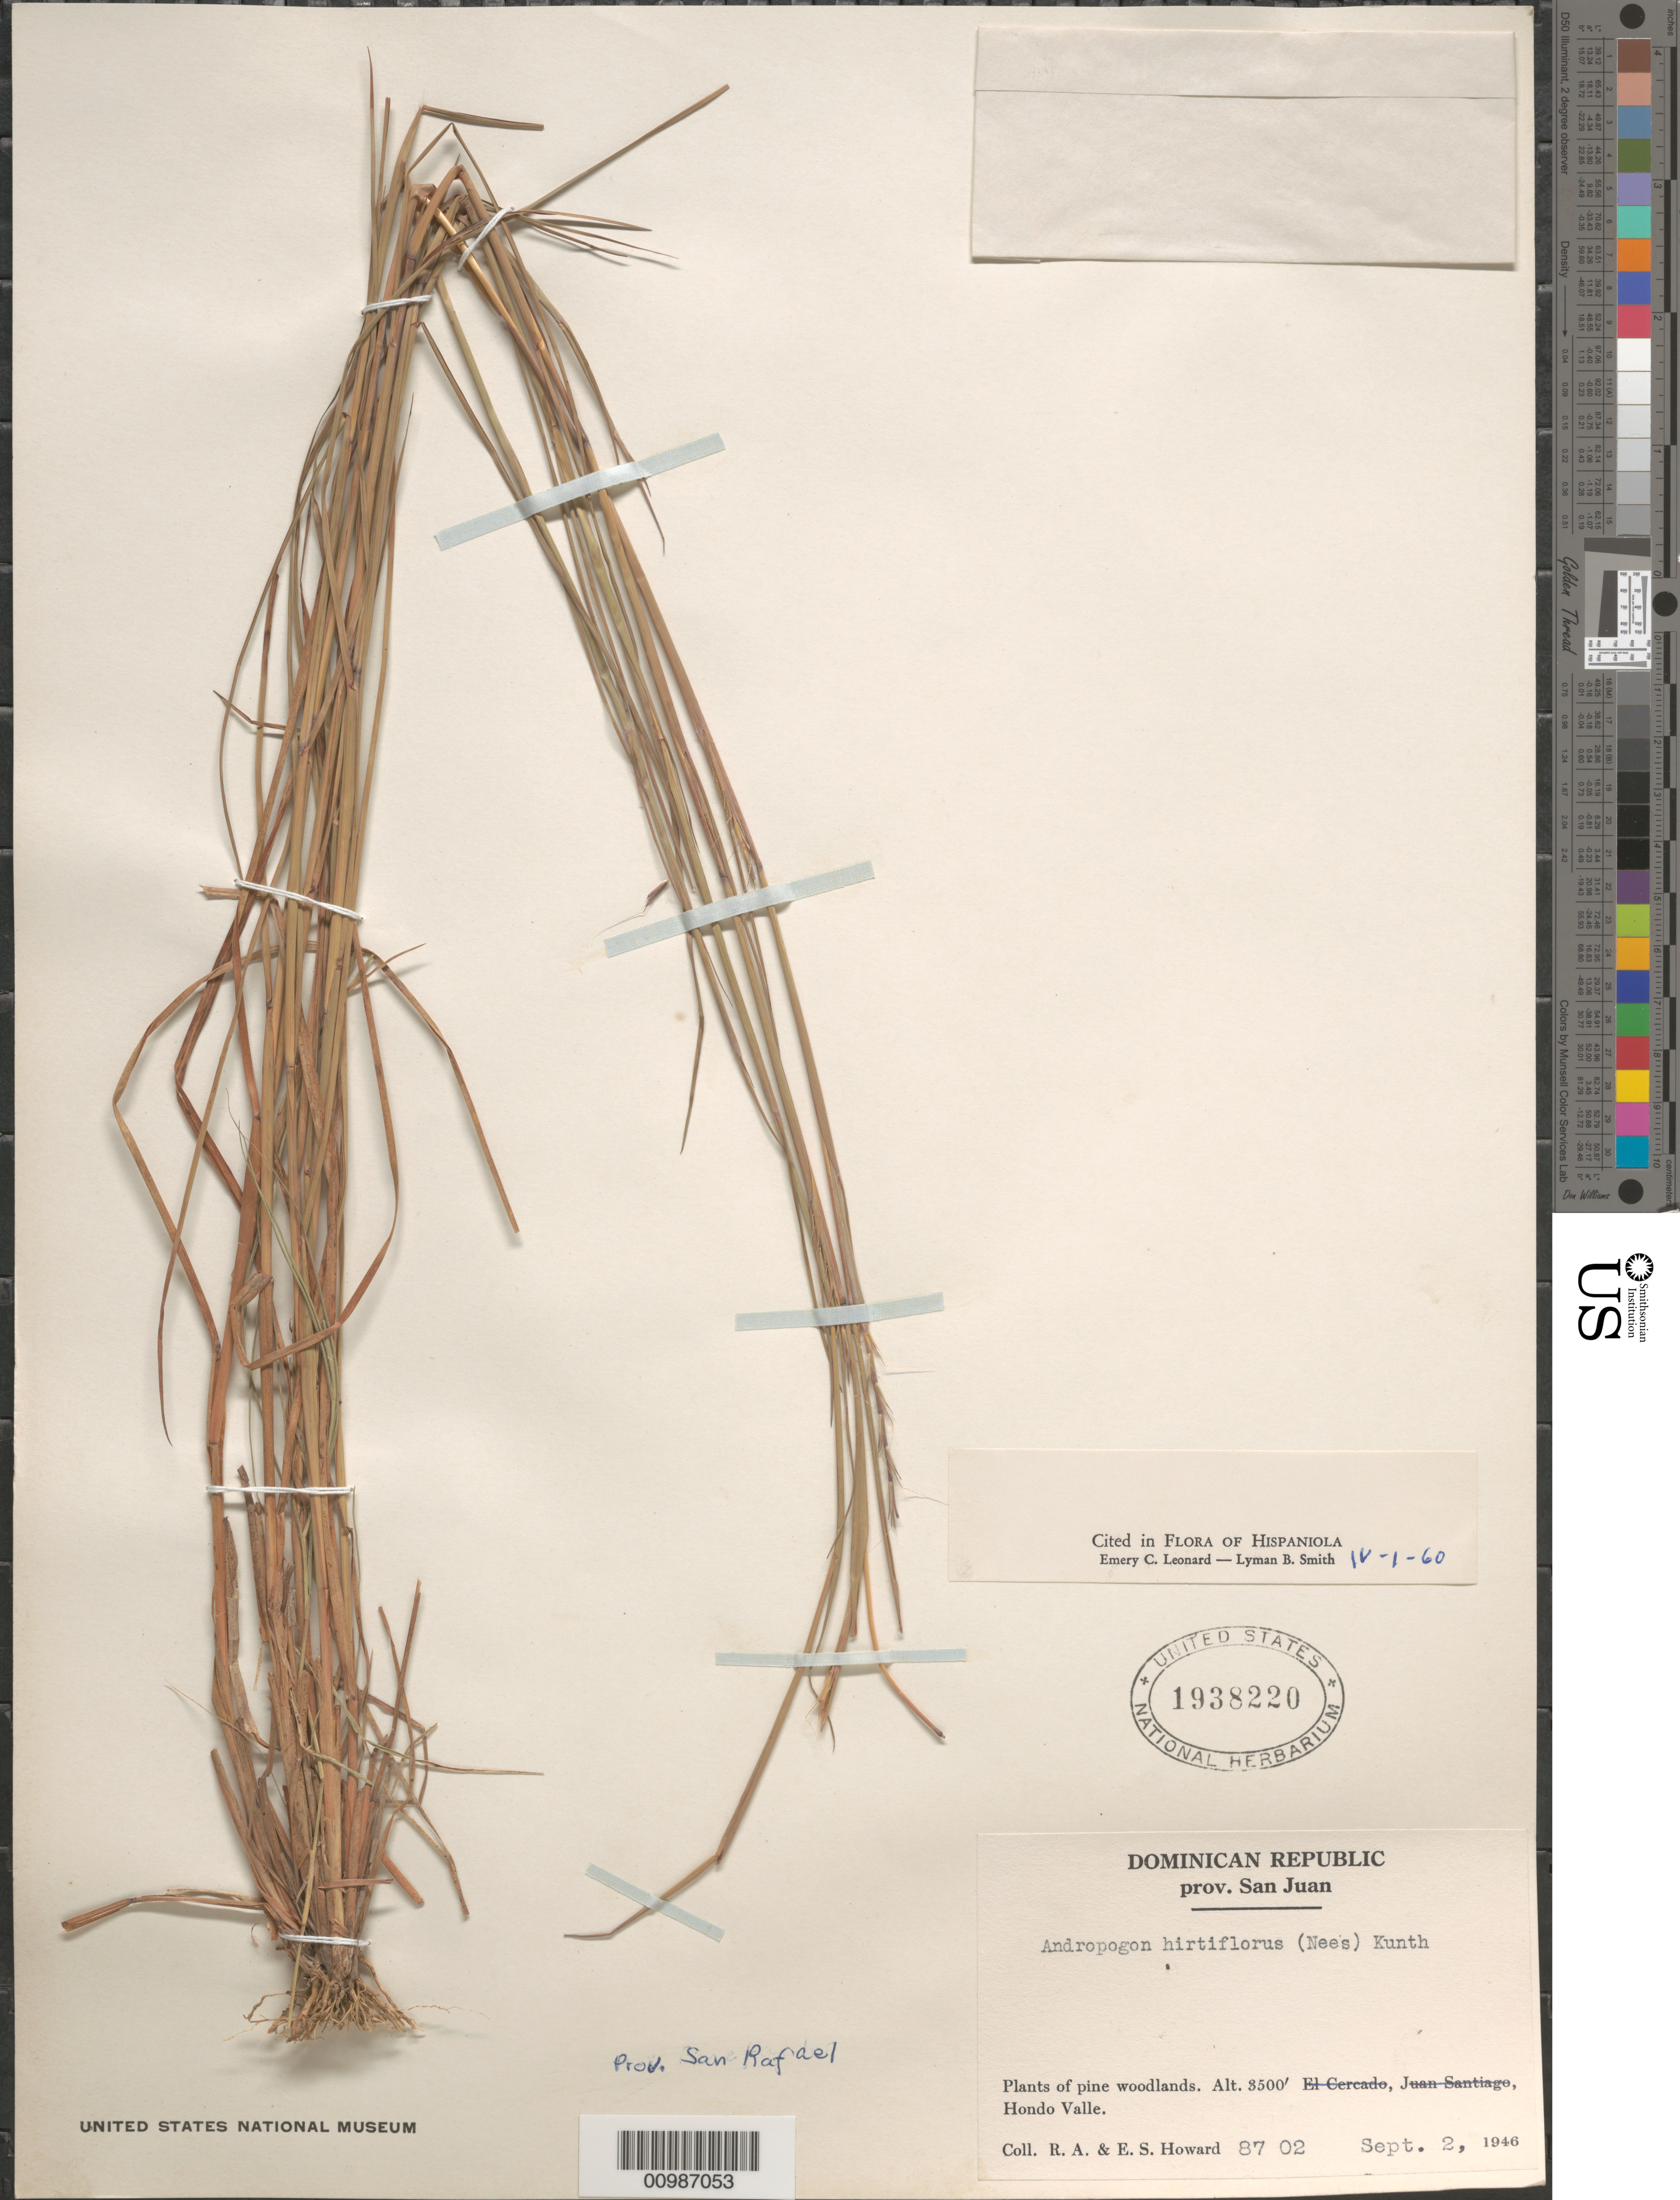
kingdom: Plantae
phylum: Tracheophyta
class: Liliopsida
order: Poales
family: Poaceae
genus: Andropogon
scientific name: Andropogon hirtiflorus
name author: (Nees) Kunth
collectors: R. A. Howard & E. S. Howard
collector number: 8702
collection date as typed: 02 Sep 1946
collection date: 1946-09-02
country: Dominican Republic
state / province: Elias Piña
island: Hispaniola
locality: Hondo Valle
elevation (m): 1067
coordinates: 0 N, 0 E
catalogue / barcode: US 1938220